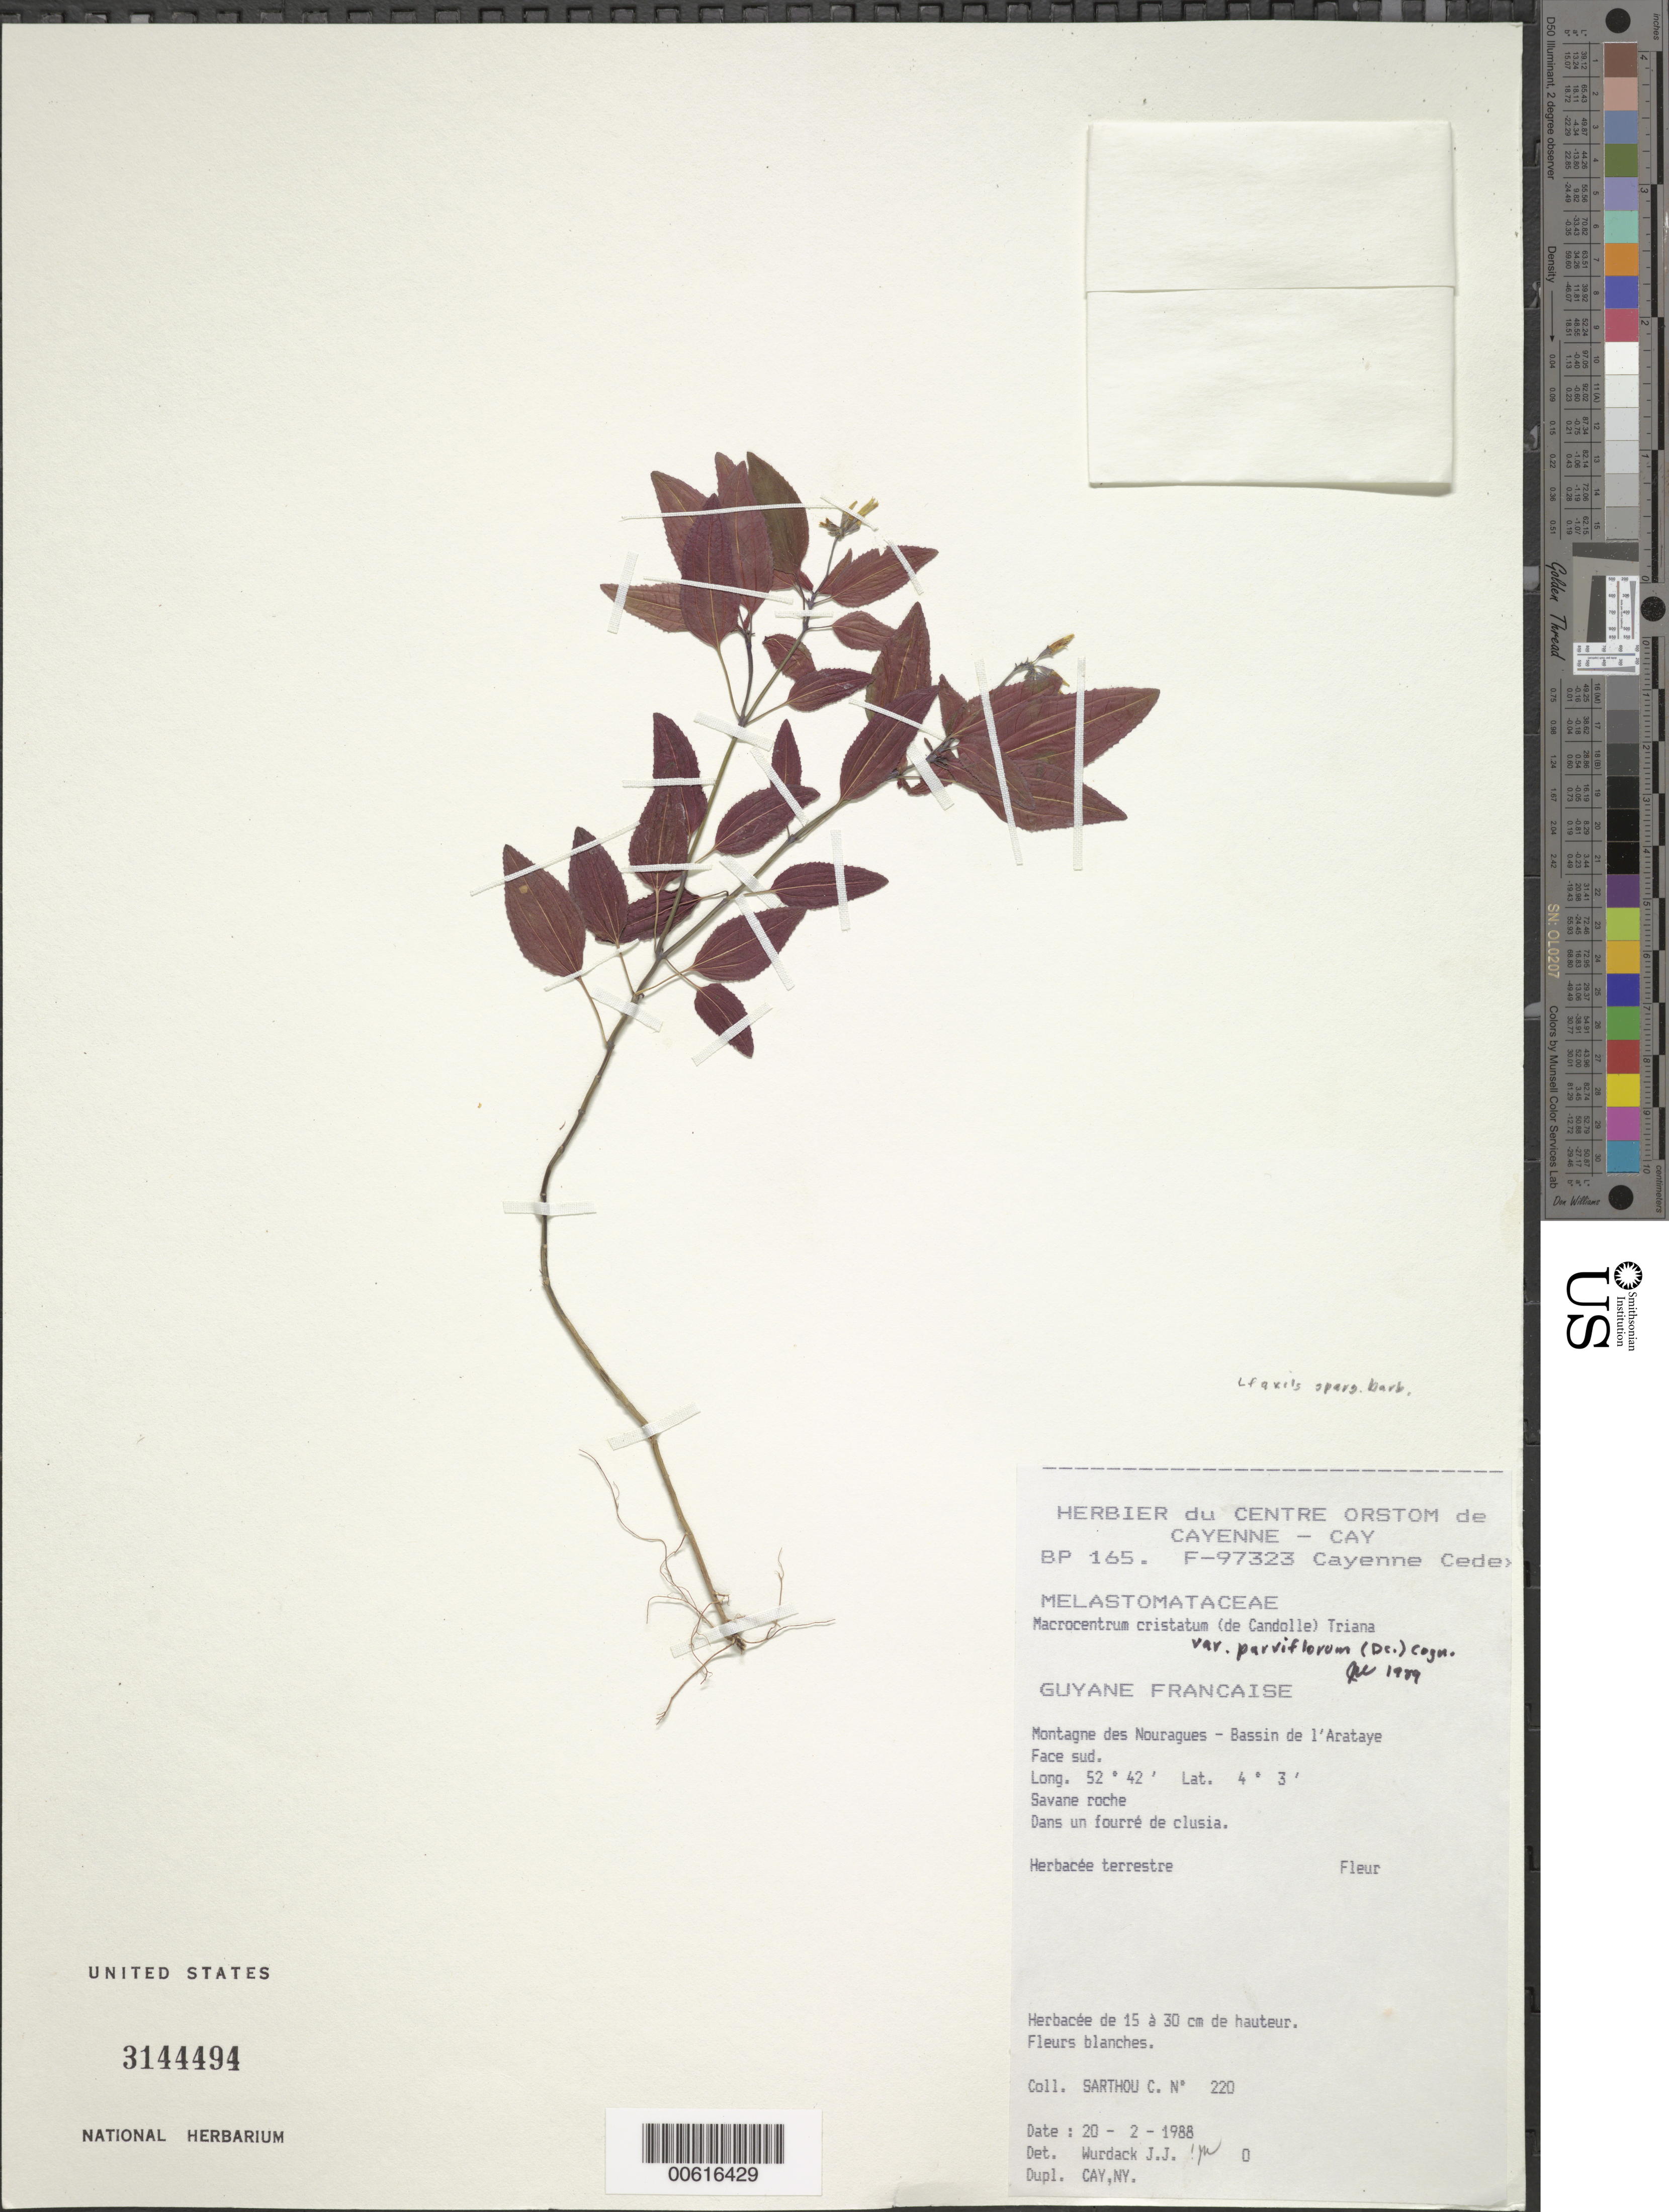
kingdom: Plantae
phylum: Tracheophyta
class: Magnoliopsida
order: Myrtales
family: Melastomataceae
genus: Macrocentrum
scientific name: Macrocentrum cristatum var. parviflorum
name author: (DC.) Cogn.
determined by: Wurdack, John J., (US), US (UNITED STATES)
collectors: C. Sarthou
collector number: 220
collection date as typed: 20-Feb-88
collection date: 1988-02-20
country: French Guiana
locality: Montagnes des Nouragues, Bassin de l'Approuague, Arataye; face sud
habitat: Savane roche. Dans un fourre de Clusia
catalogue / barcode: US 3144494